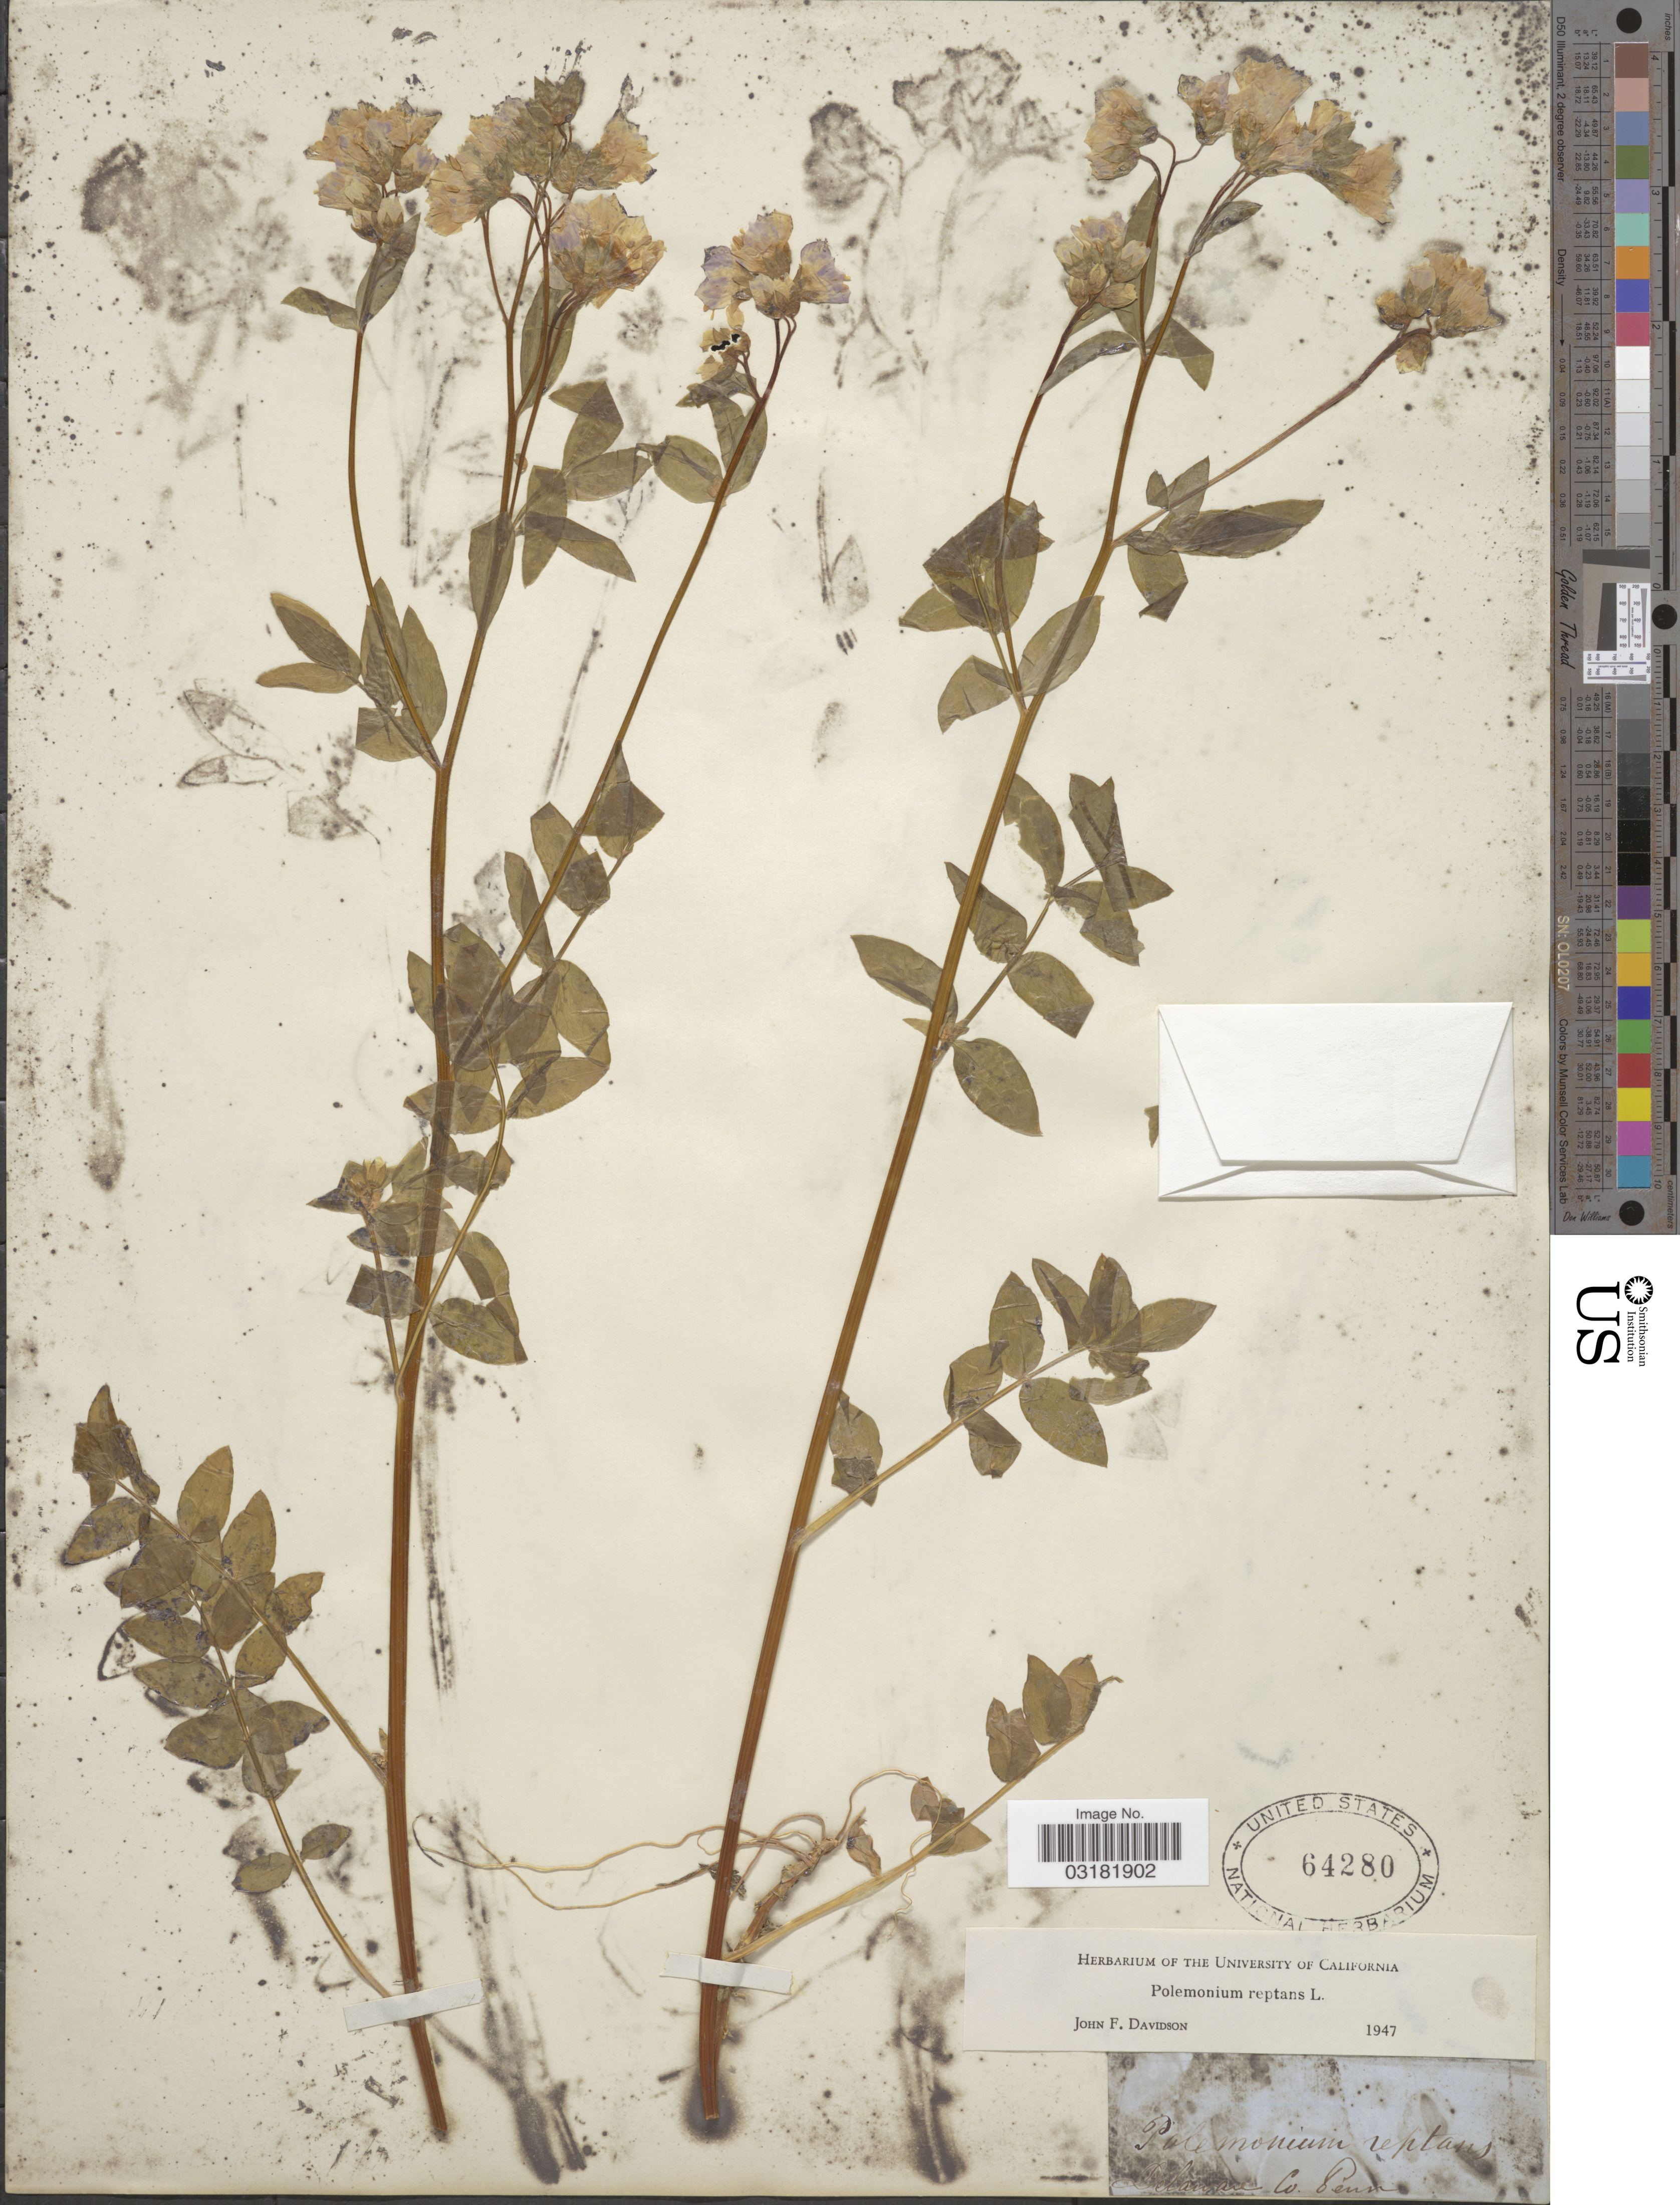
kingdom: Plantae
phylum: Tracheophyta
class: Magnoliopsida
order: Ericales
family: Polemoniaceae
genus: Polemonium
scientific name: Polemonium reptans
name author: L.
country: United States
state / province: Pennsylvania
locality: Delaware Co., Penn.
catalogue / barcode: US 64280